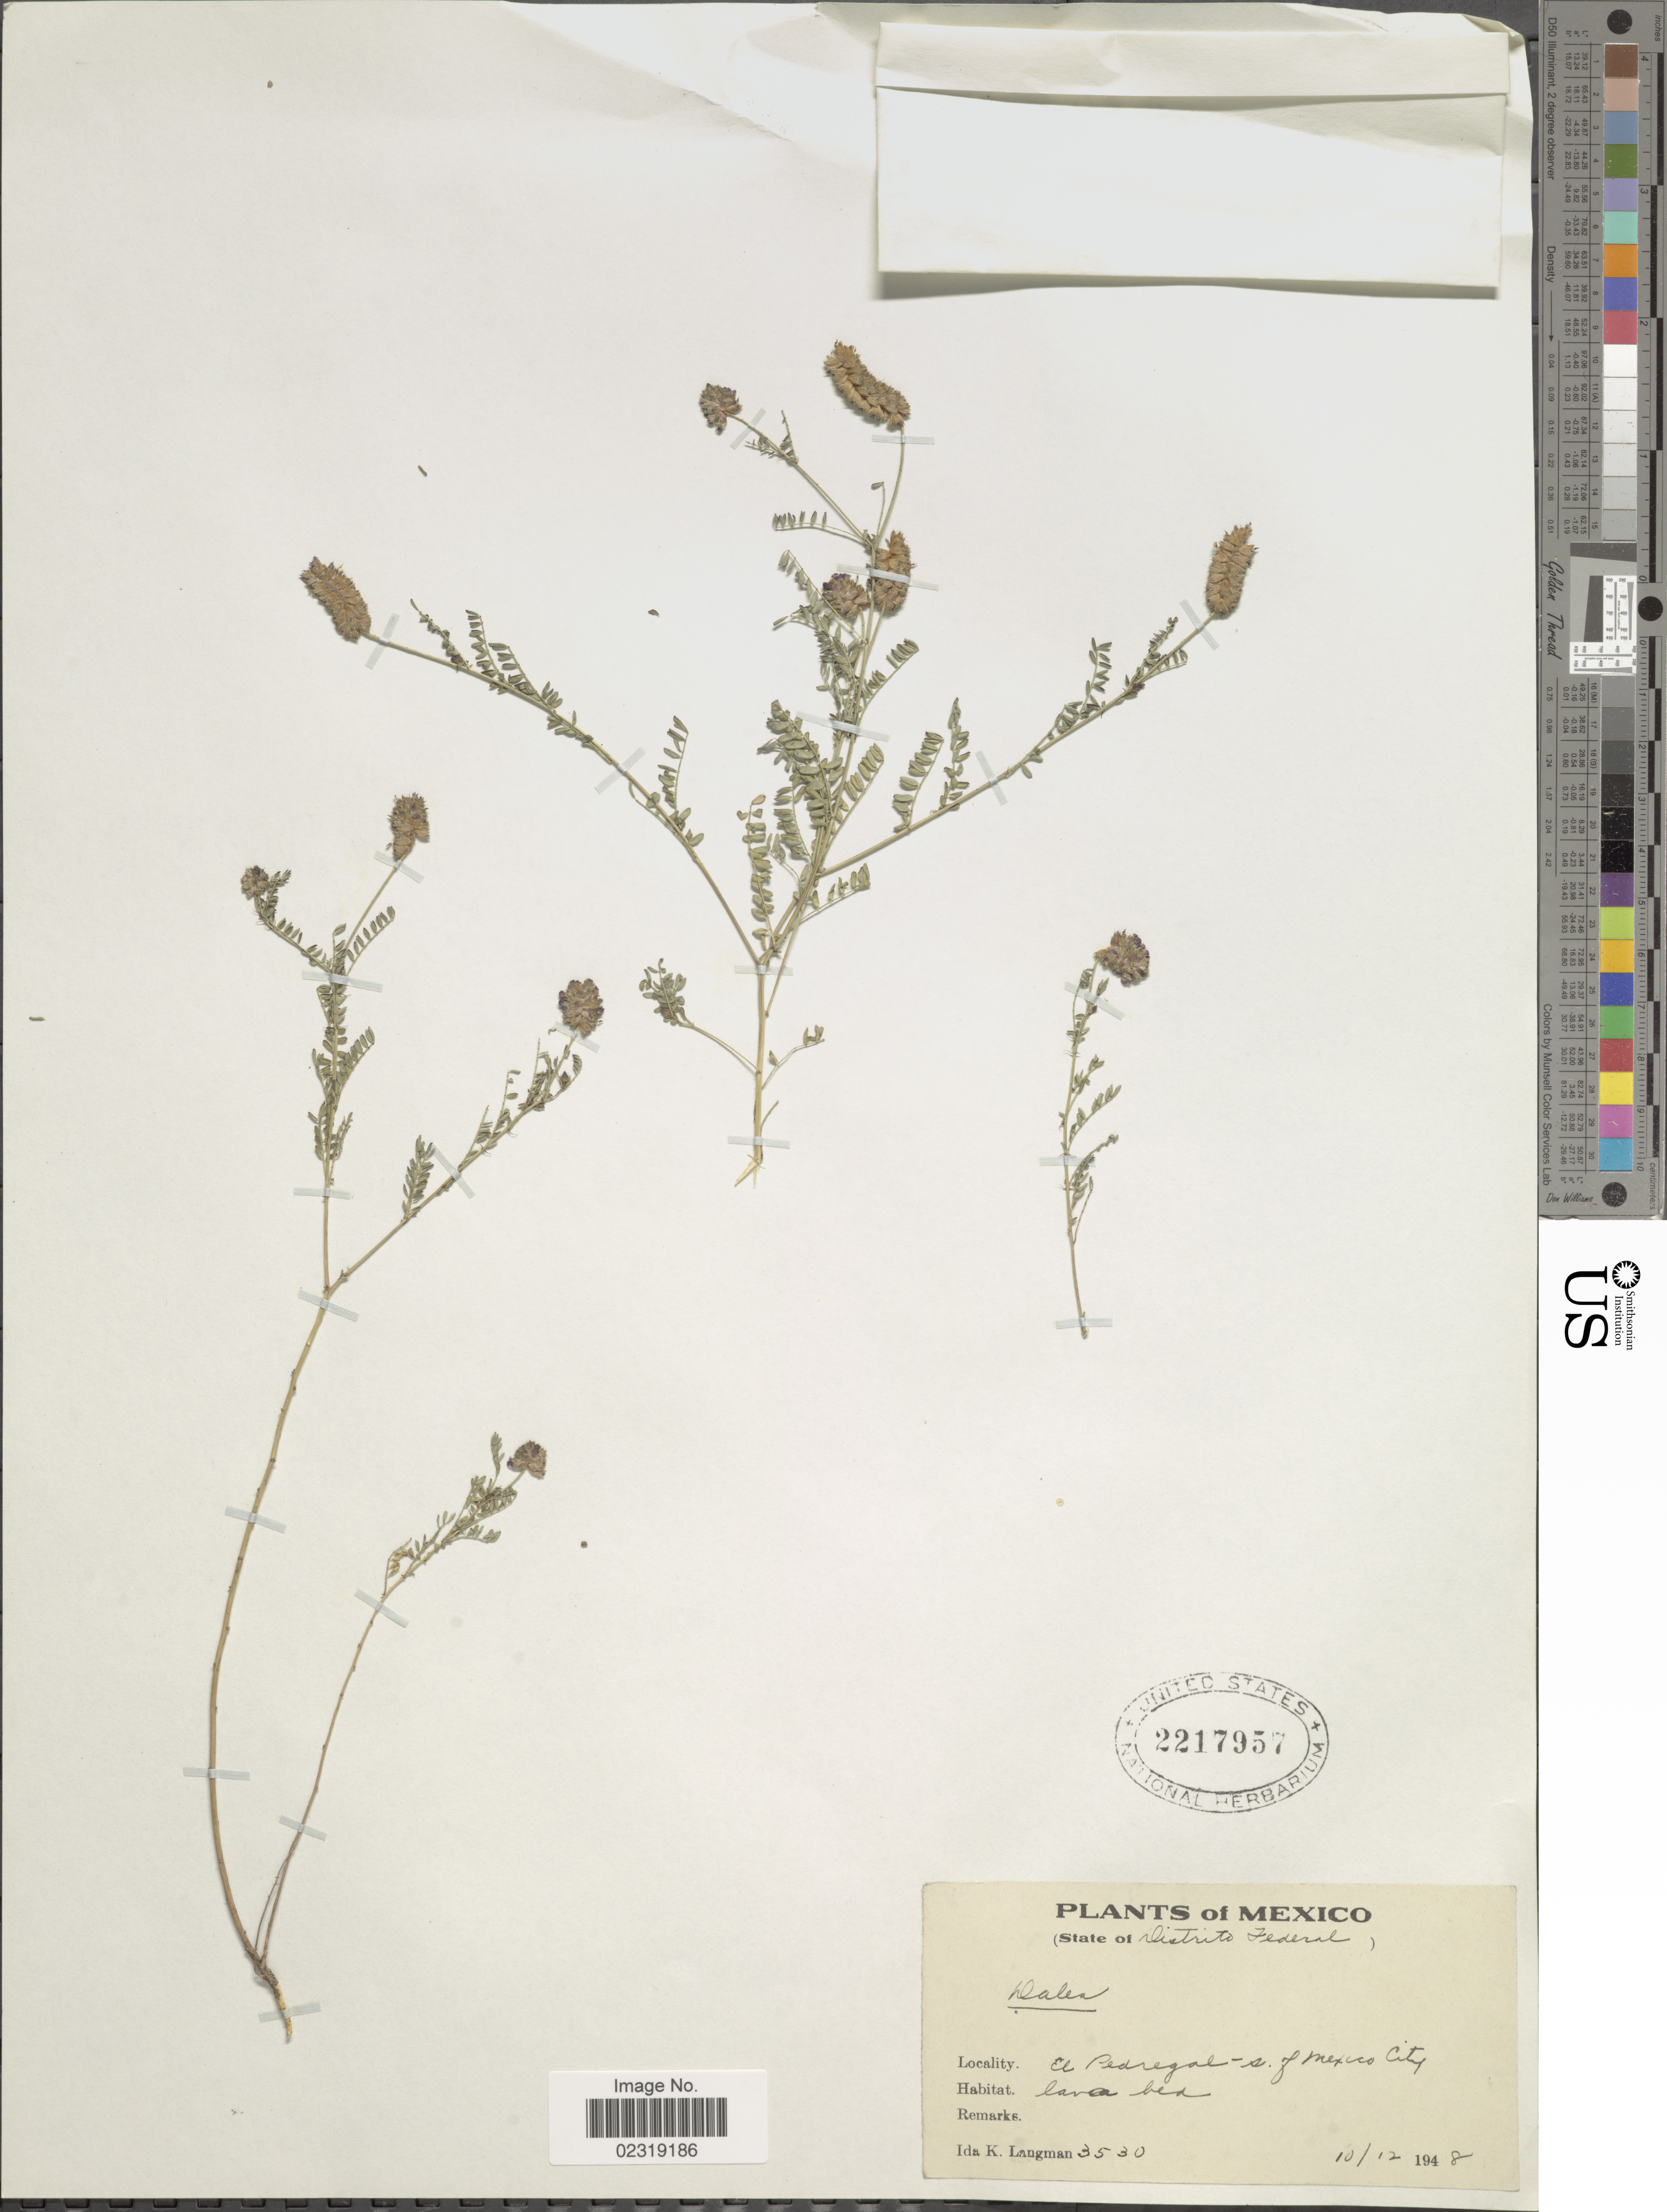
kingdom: Plantae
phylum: Tracheophyta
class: Magnoliopsida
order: Fabales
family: Fabaceae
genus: Dalea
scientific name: Dalea foliolosa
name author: (Aiton) Barneby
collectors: I. K. Langman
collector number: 3530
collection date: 1948-12-10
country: Mexico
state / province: Distrito Federal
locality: State of Distrito Federal. El Pedregal- s. of Mexico City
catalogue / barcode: US 2217957